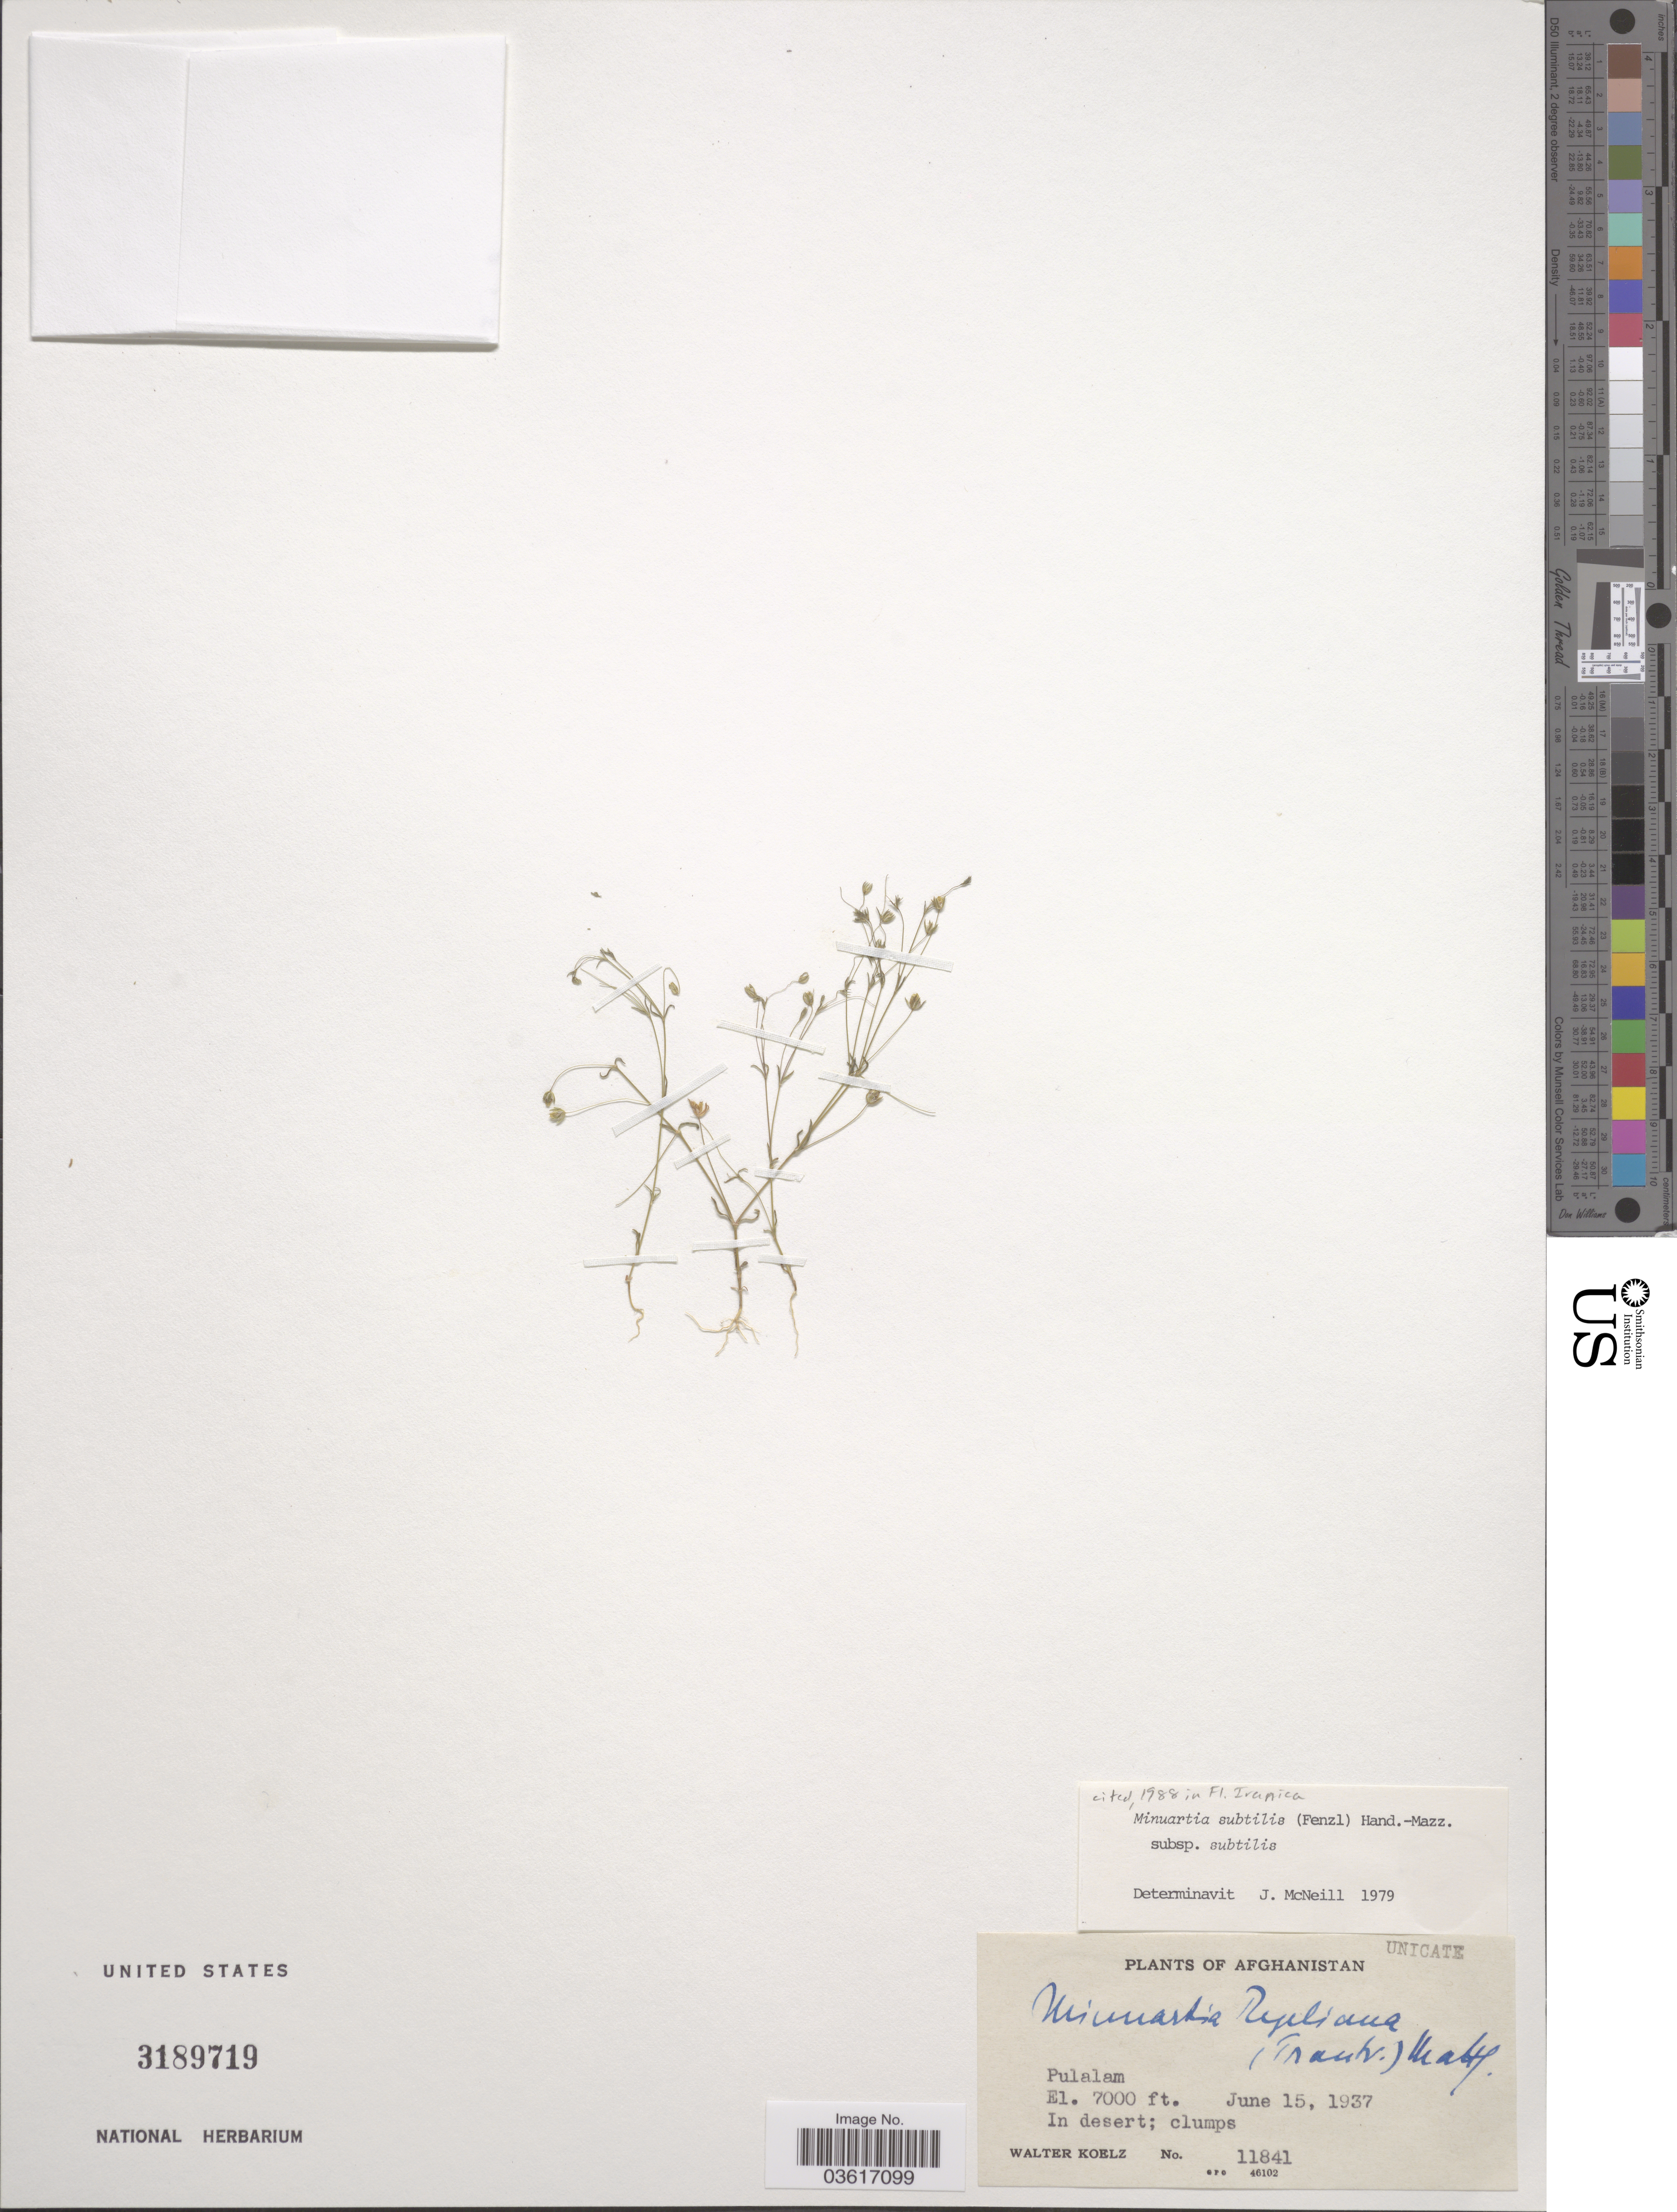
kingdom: Plantae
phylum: Tracheophyta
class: Magnoliopsida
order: Caryophyllales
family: Caryophyllaceae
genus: Minuartia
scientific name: Minuartia subtilis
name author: Hand.-Mazz.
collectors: W. N. Koelz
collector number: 11841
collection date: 1937-06-15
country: Afghanistan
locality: Pulalam.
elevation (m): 2134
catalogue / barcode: US 3189719